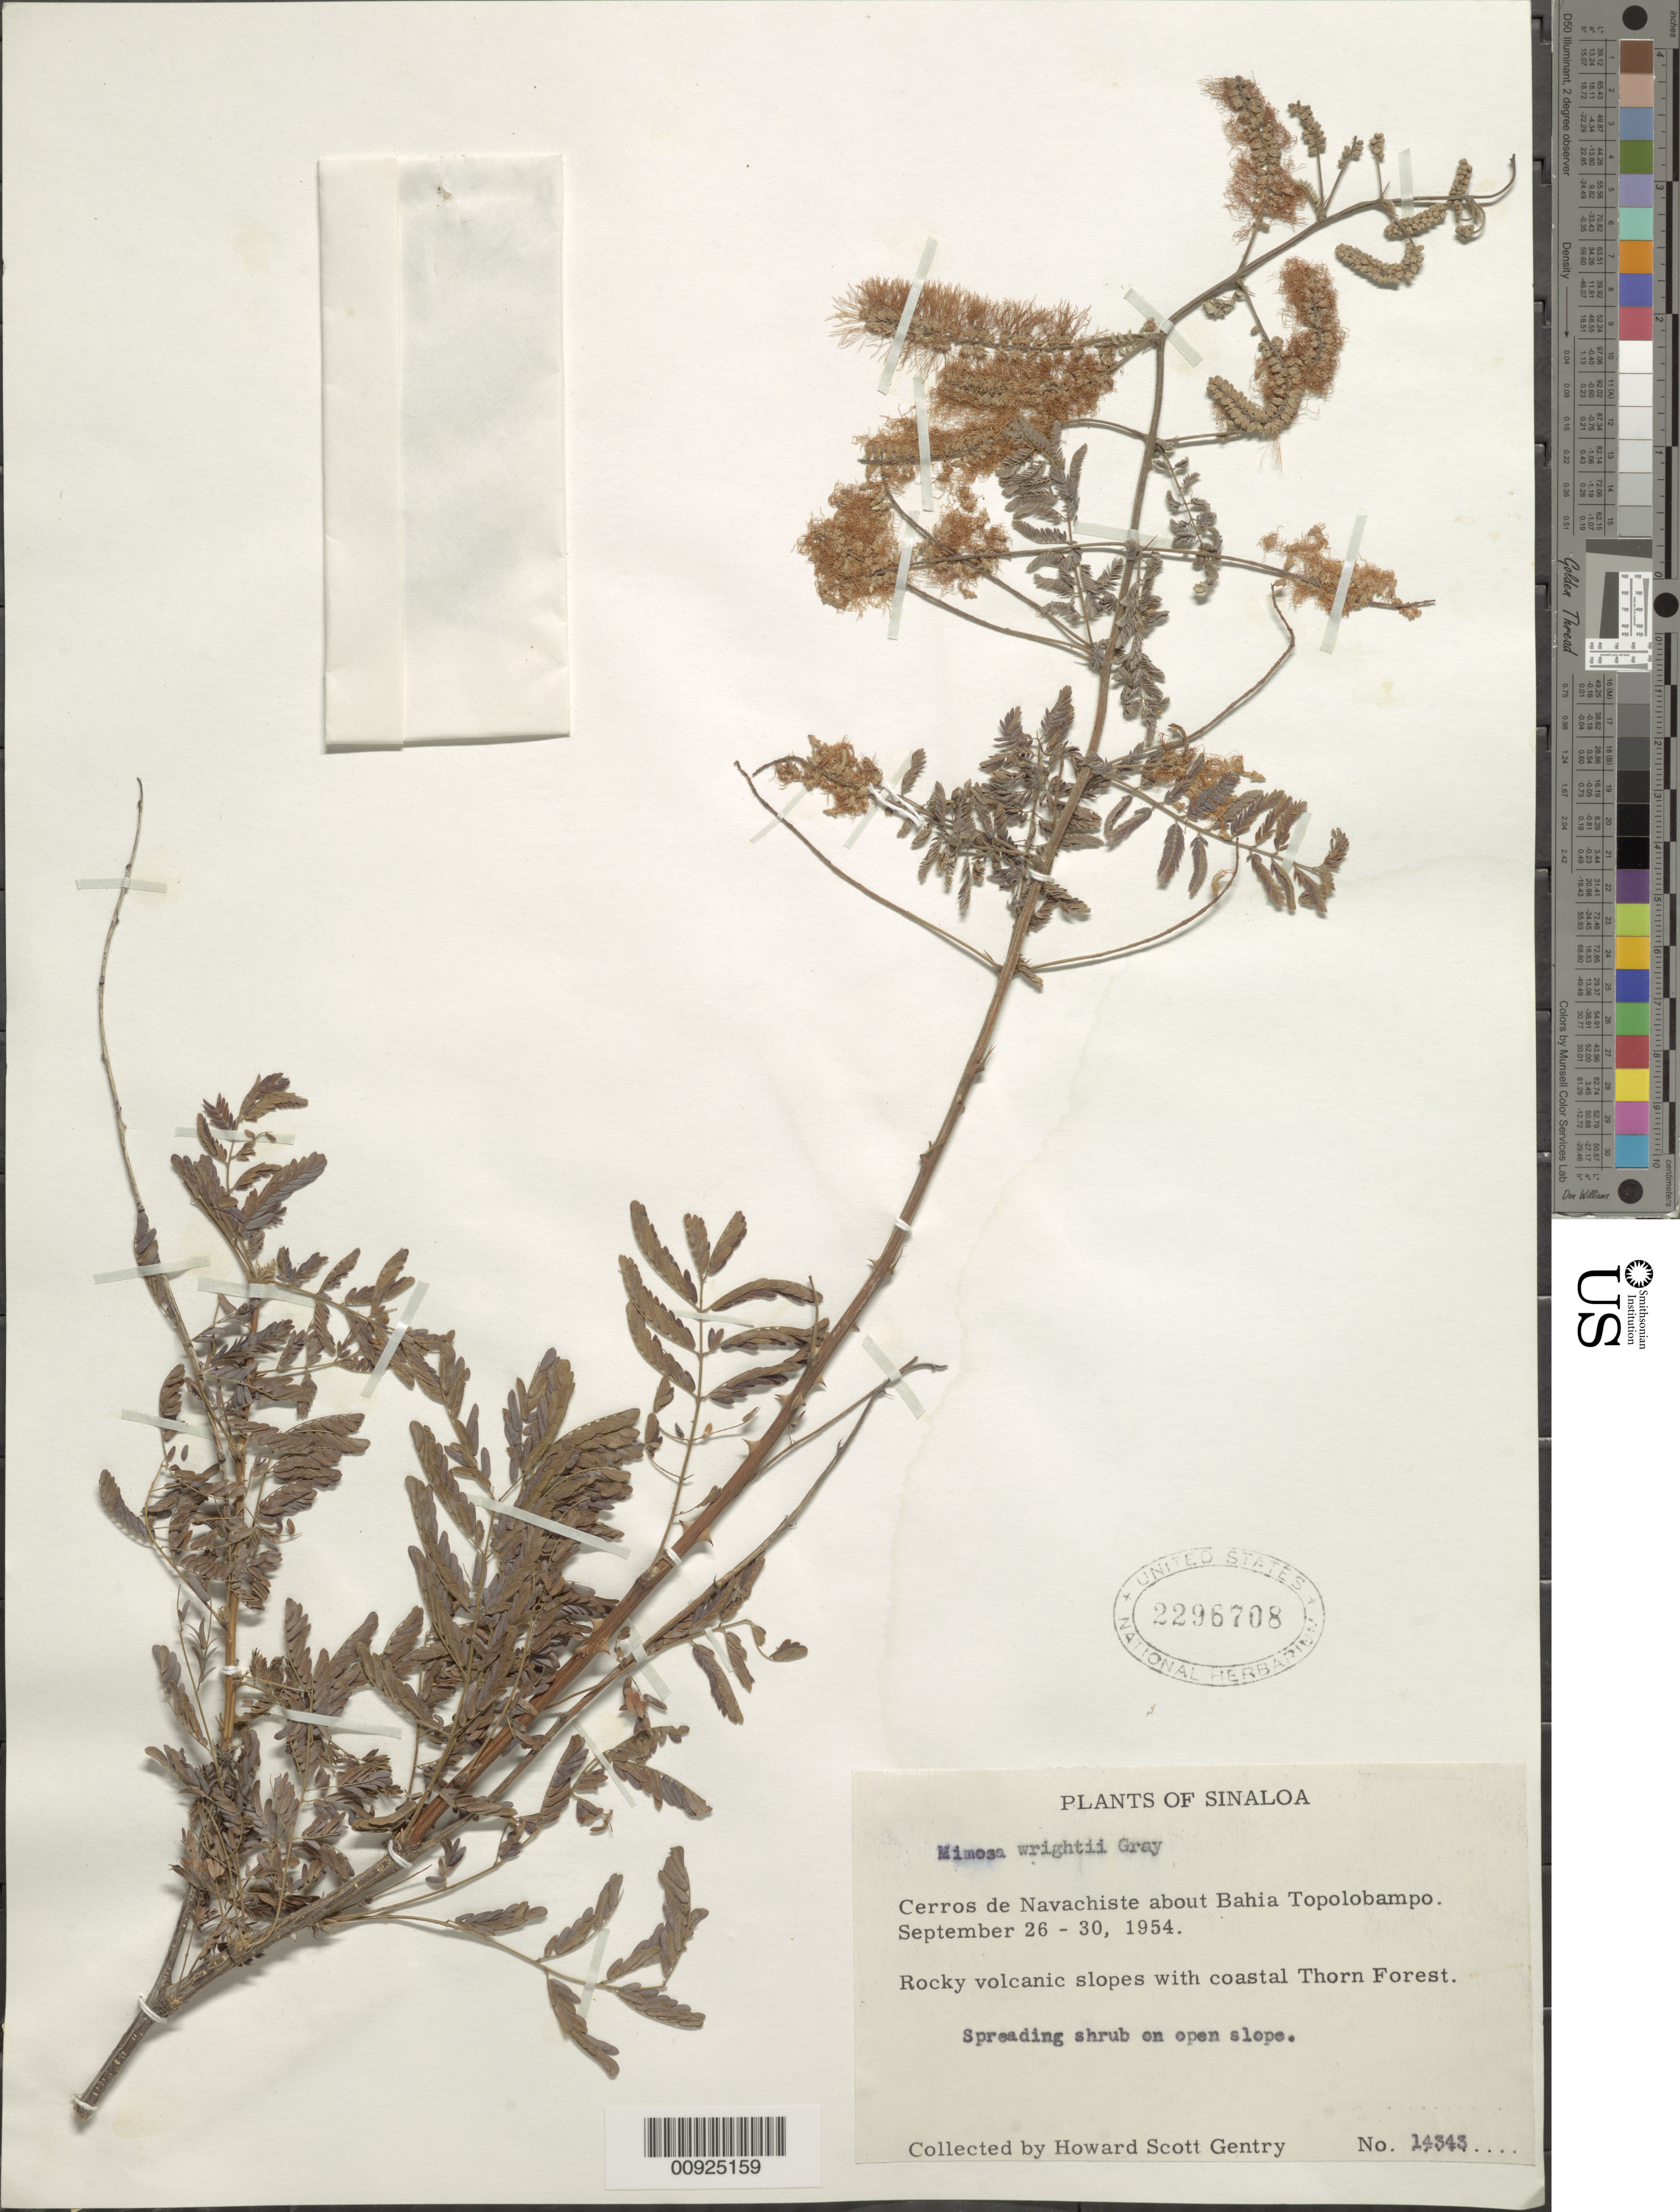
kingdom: Plantae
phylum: Tracheophyta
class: Magnoliopsida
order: Fabales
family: Fabaceae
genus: Mimosa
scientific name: Mimosa wrightii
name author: A. Gray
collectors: H. S. Gentry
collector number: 14343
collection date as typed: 26 Sep 1954 to 30 Sep 1954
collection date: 1954-09-26/1954-09-30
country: Mexico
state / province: Sinaloa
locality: Cerros de Navachiste about Bahía Topolobampo.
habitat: Rocky volcanic slopes with coastal Thorn Forest. On open slope.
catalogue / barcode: US 2296708